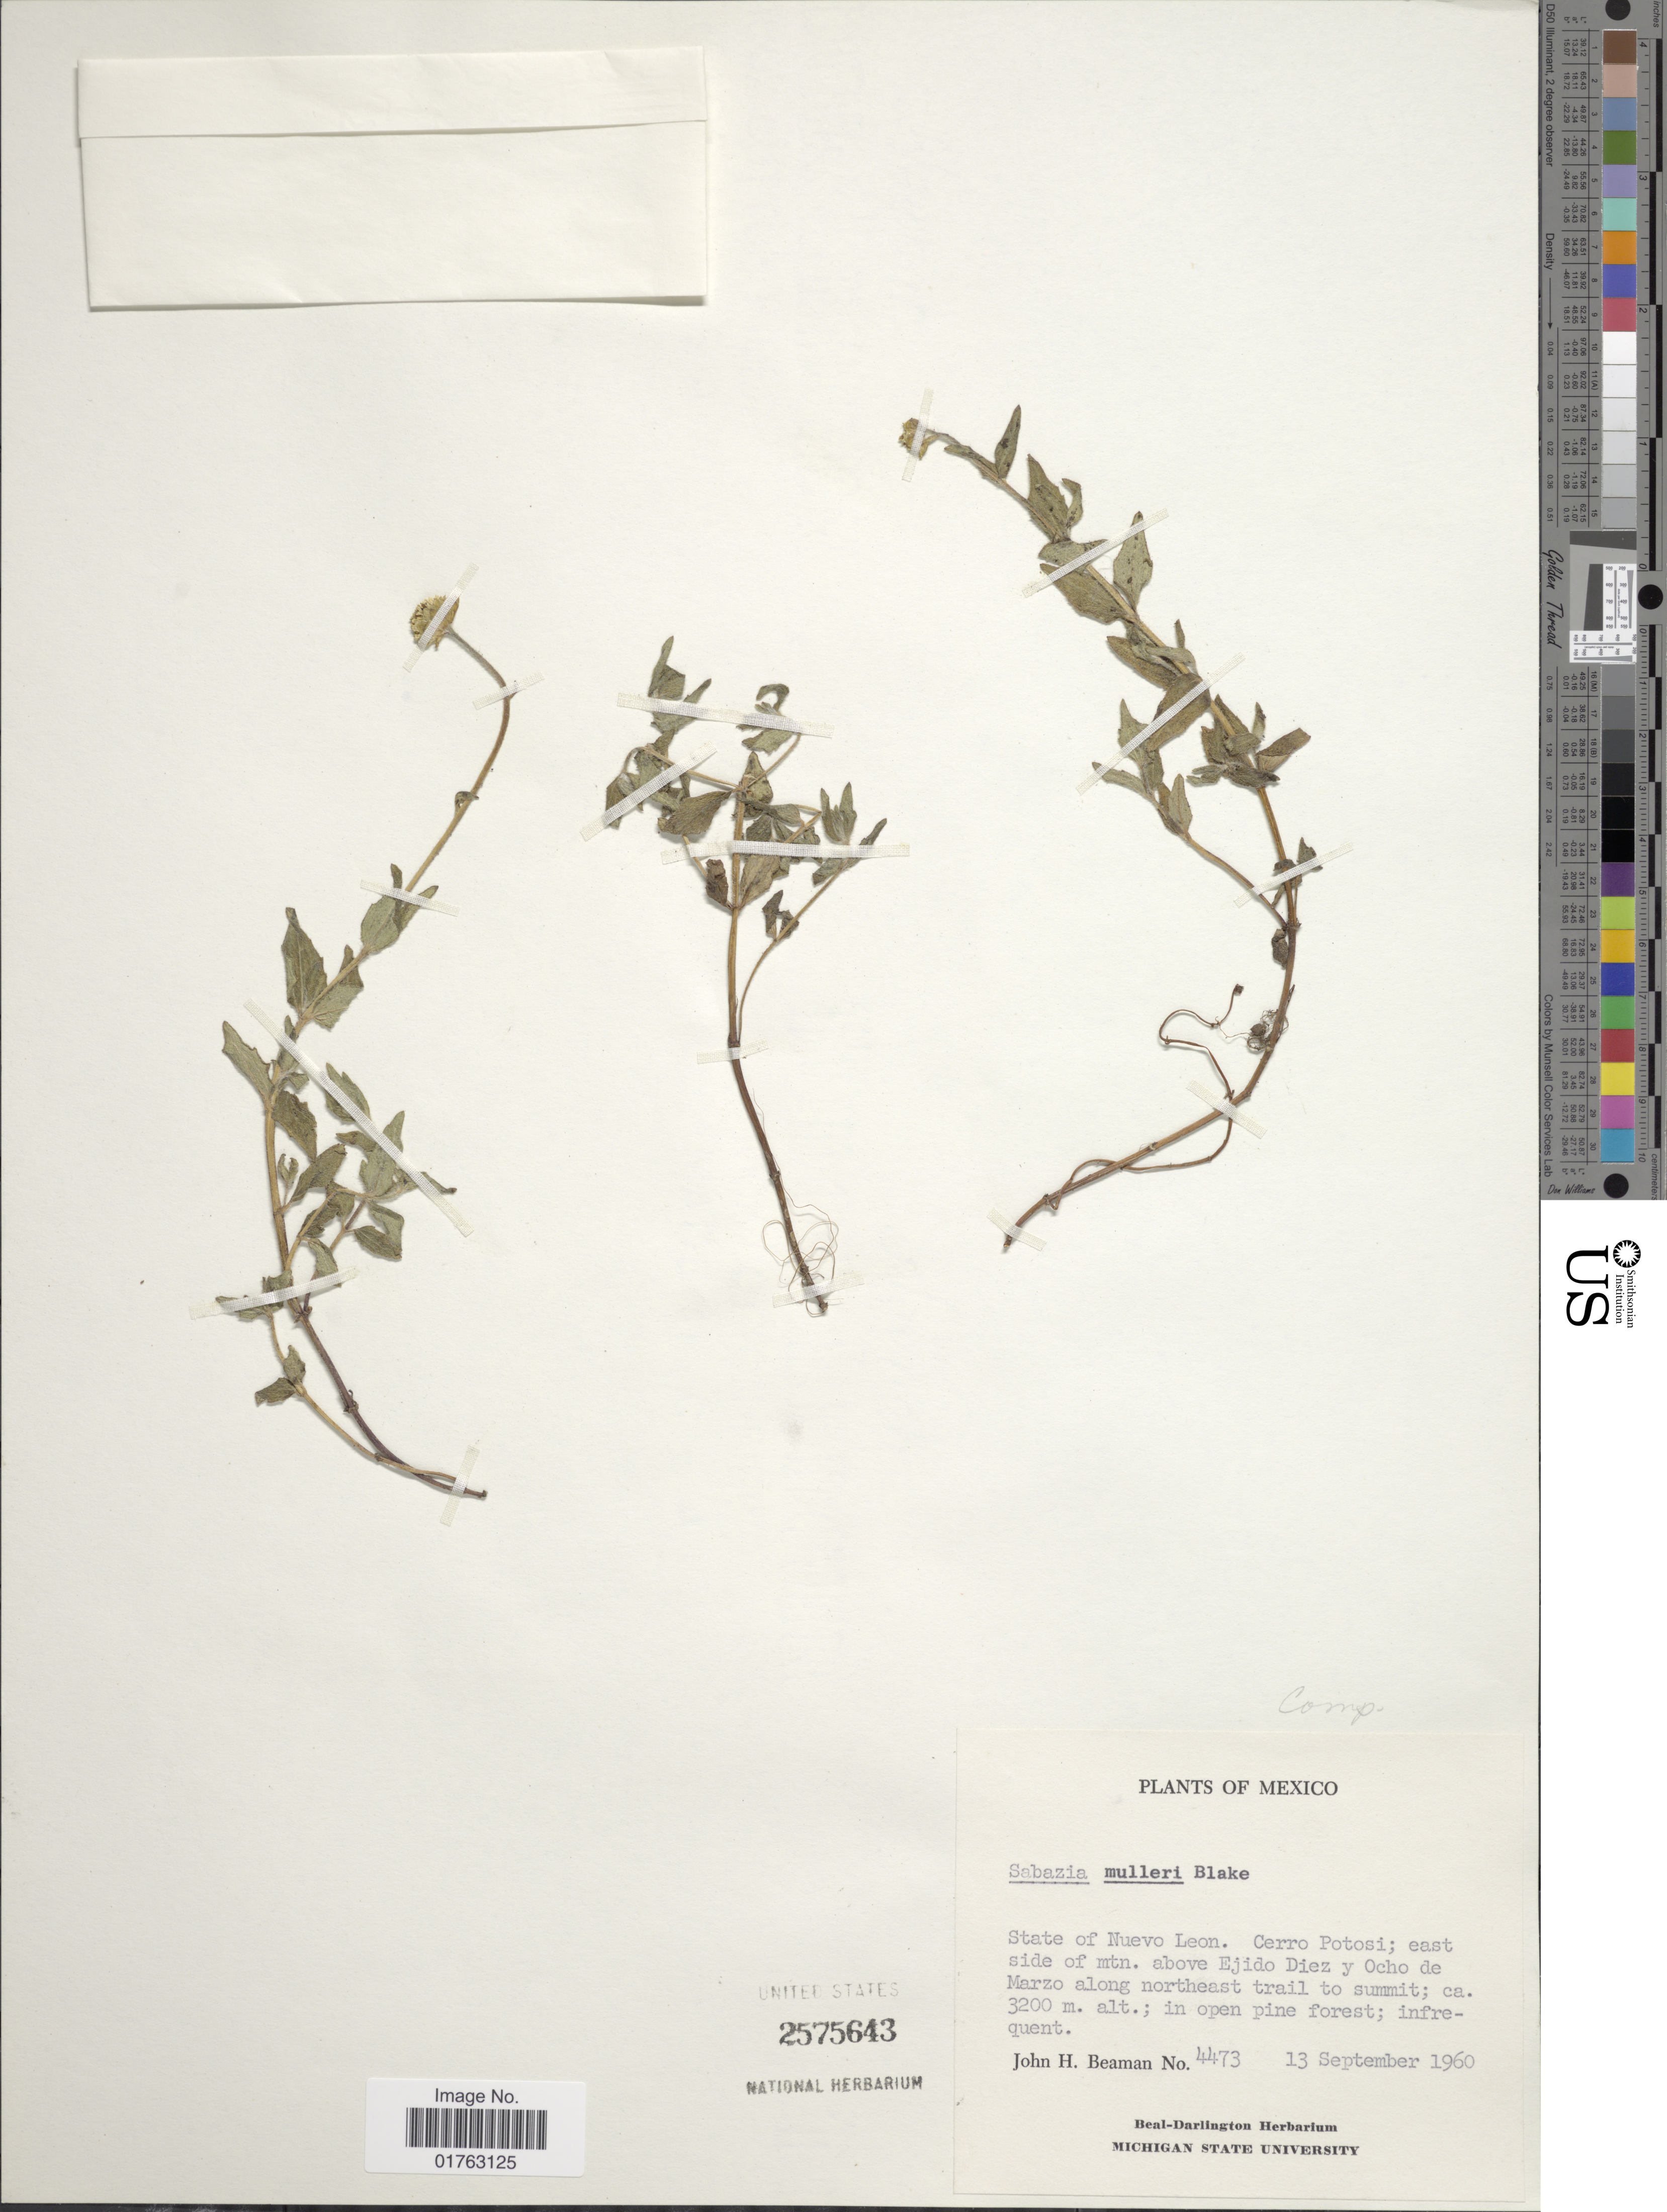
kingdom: Plantae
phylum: Tracheophyta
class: Magnoliopsida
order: Asterales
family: Asteraceae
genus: Sabazia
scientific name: Sabazia mullerae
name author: S.F. Blake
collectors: J. H. Beaman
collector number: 4473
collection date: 1960-09-13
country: Mexico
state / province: Nuevo León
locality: Cerro Potosi; east side of mtn. above Ejido Diez y Ocho de Marzo along northeast trail to summit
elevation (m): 3200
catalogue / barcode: US 2575643